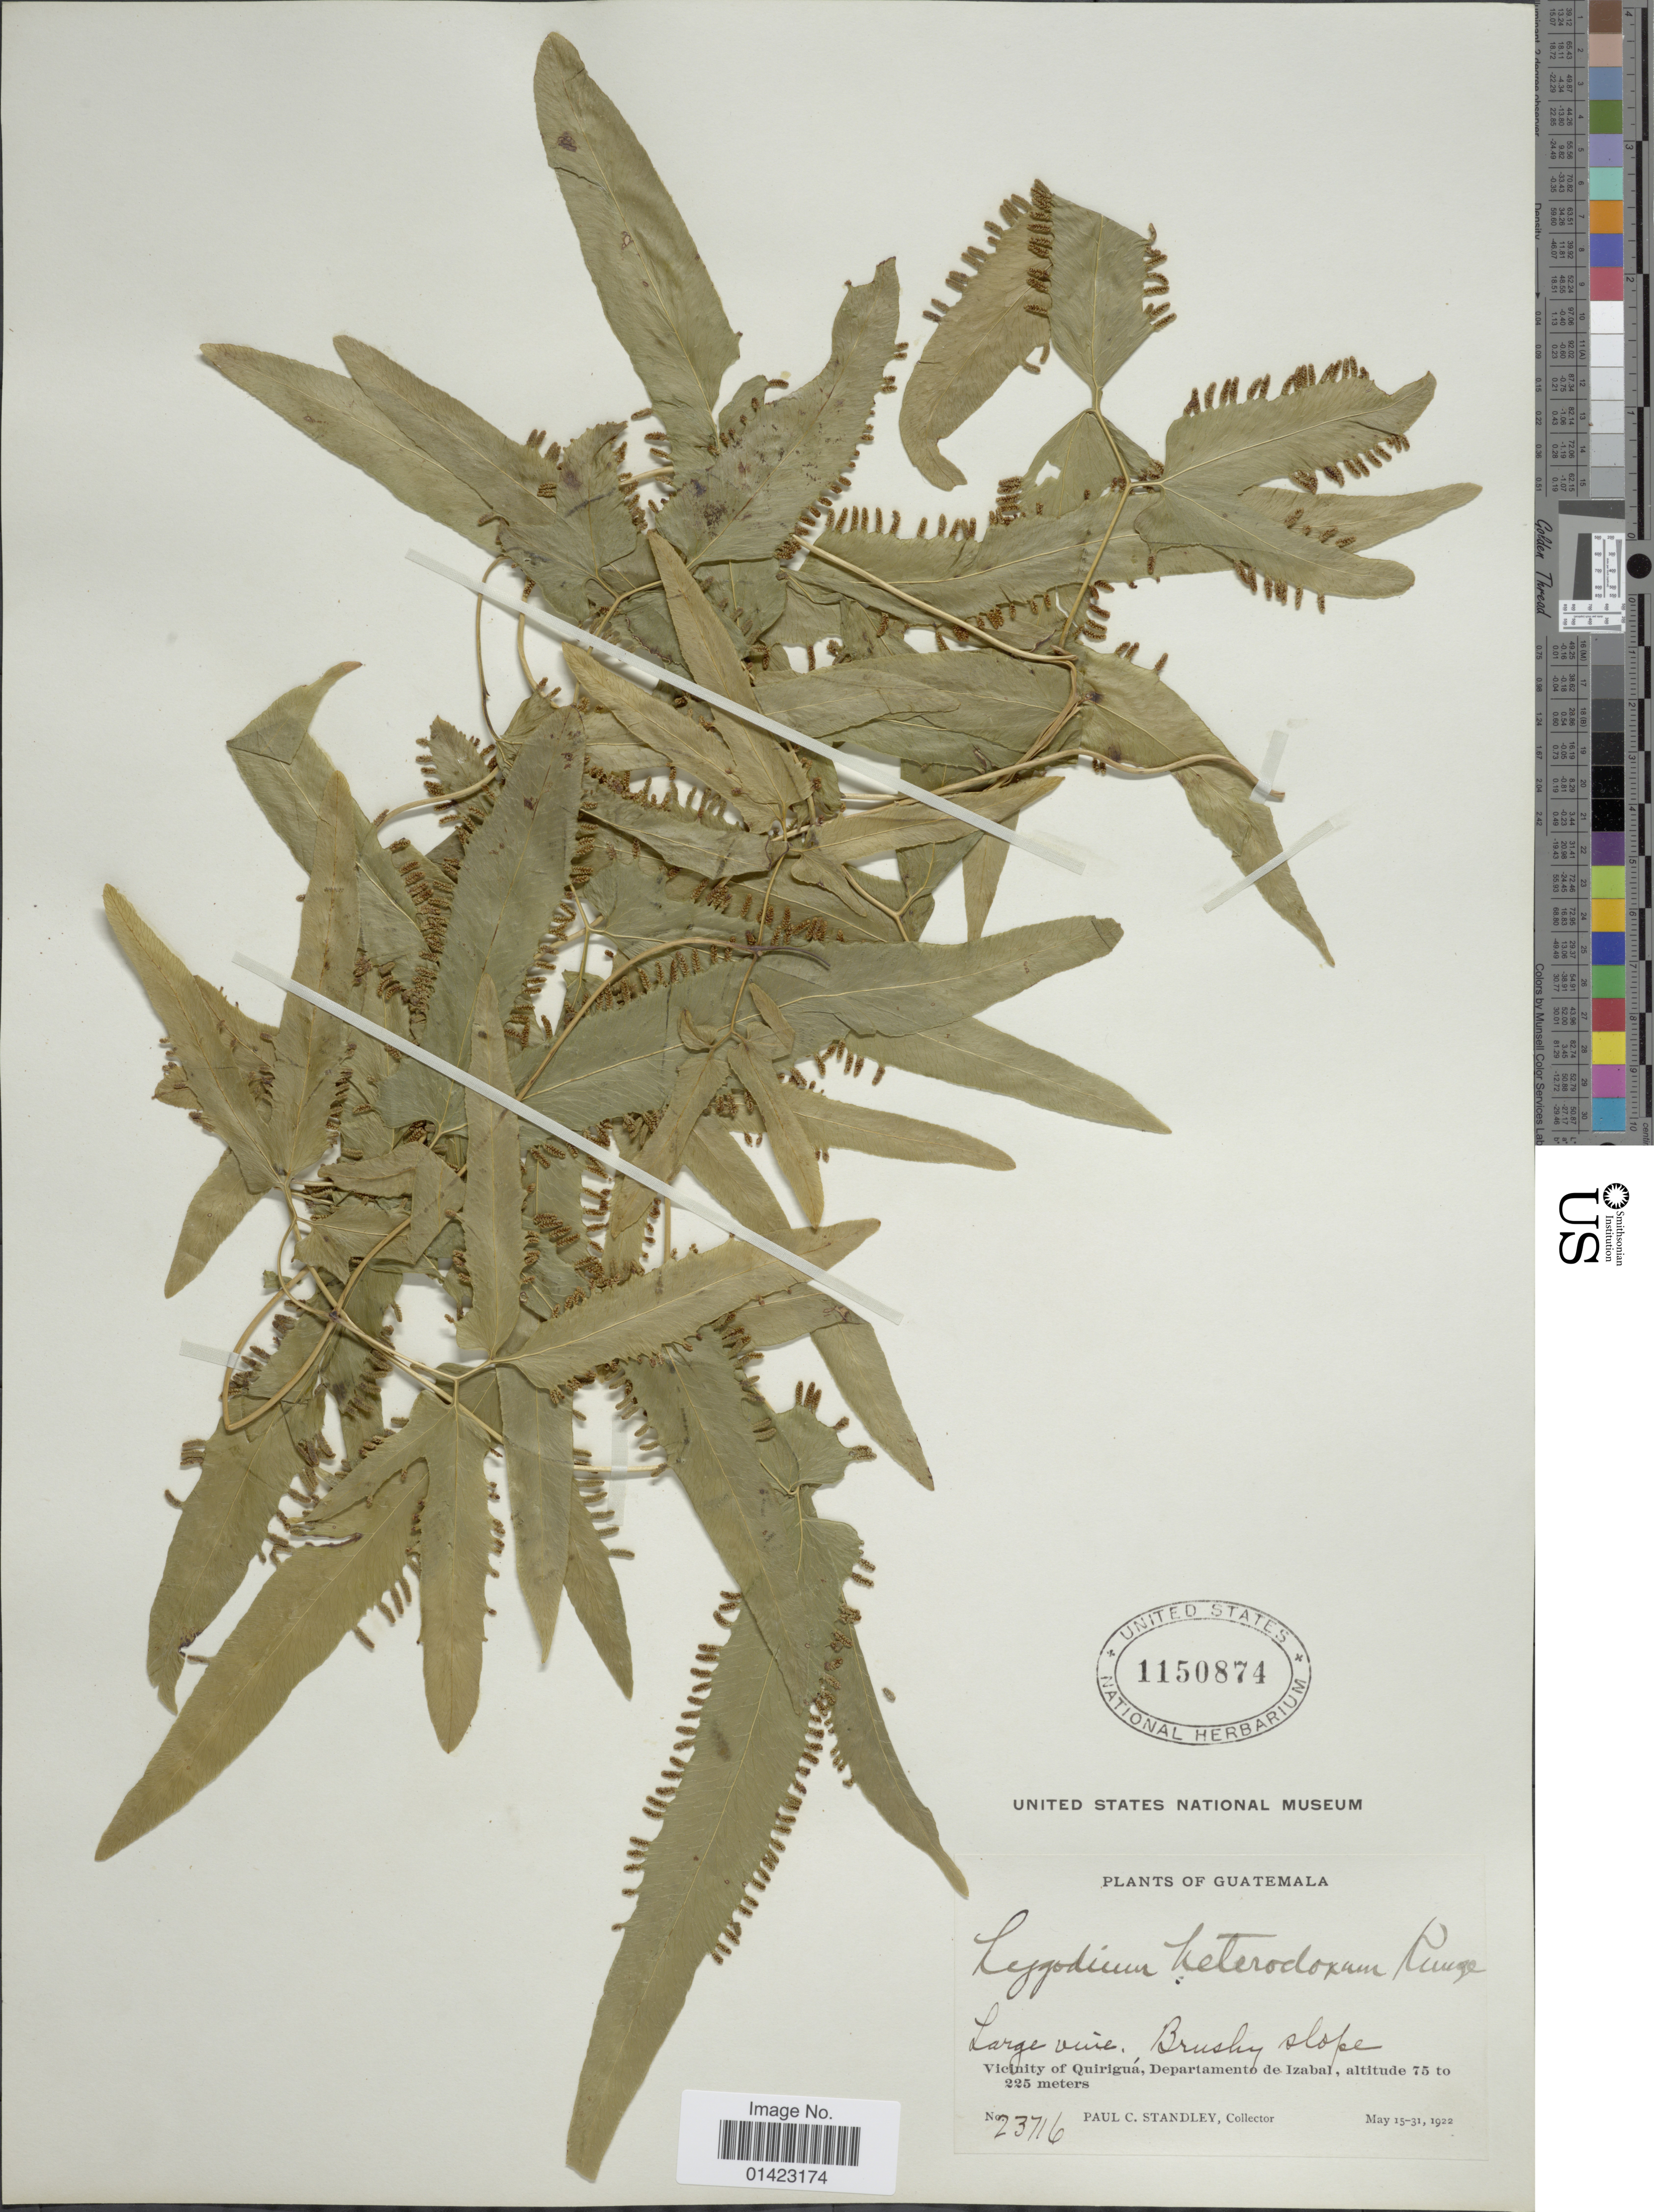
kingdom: Plantae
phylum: Tracheophyta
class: Polypodiopsida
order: Schizaeales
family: Lygodiaceae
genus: Lygodium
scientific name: Lygodium heterodoxum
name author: Kunze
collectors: P. C. Standley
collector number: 23716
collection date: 1922-05-15/1922-05-31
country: Guatemala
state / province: Izabal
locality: Vicinity of Quirigua, Departamento de Izabal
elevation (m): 75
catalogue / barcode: US 1150874